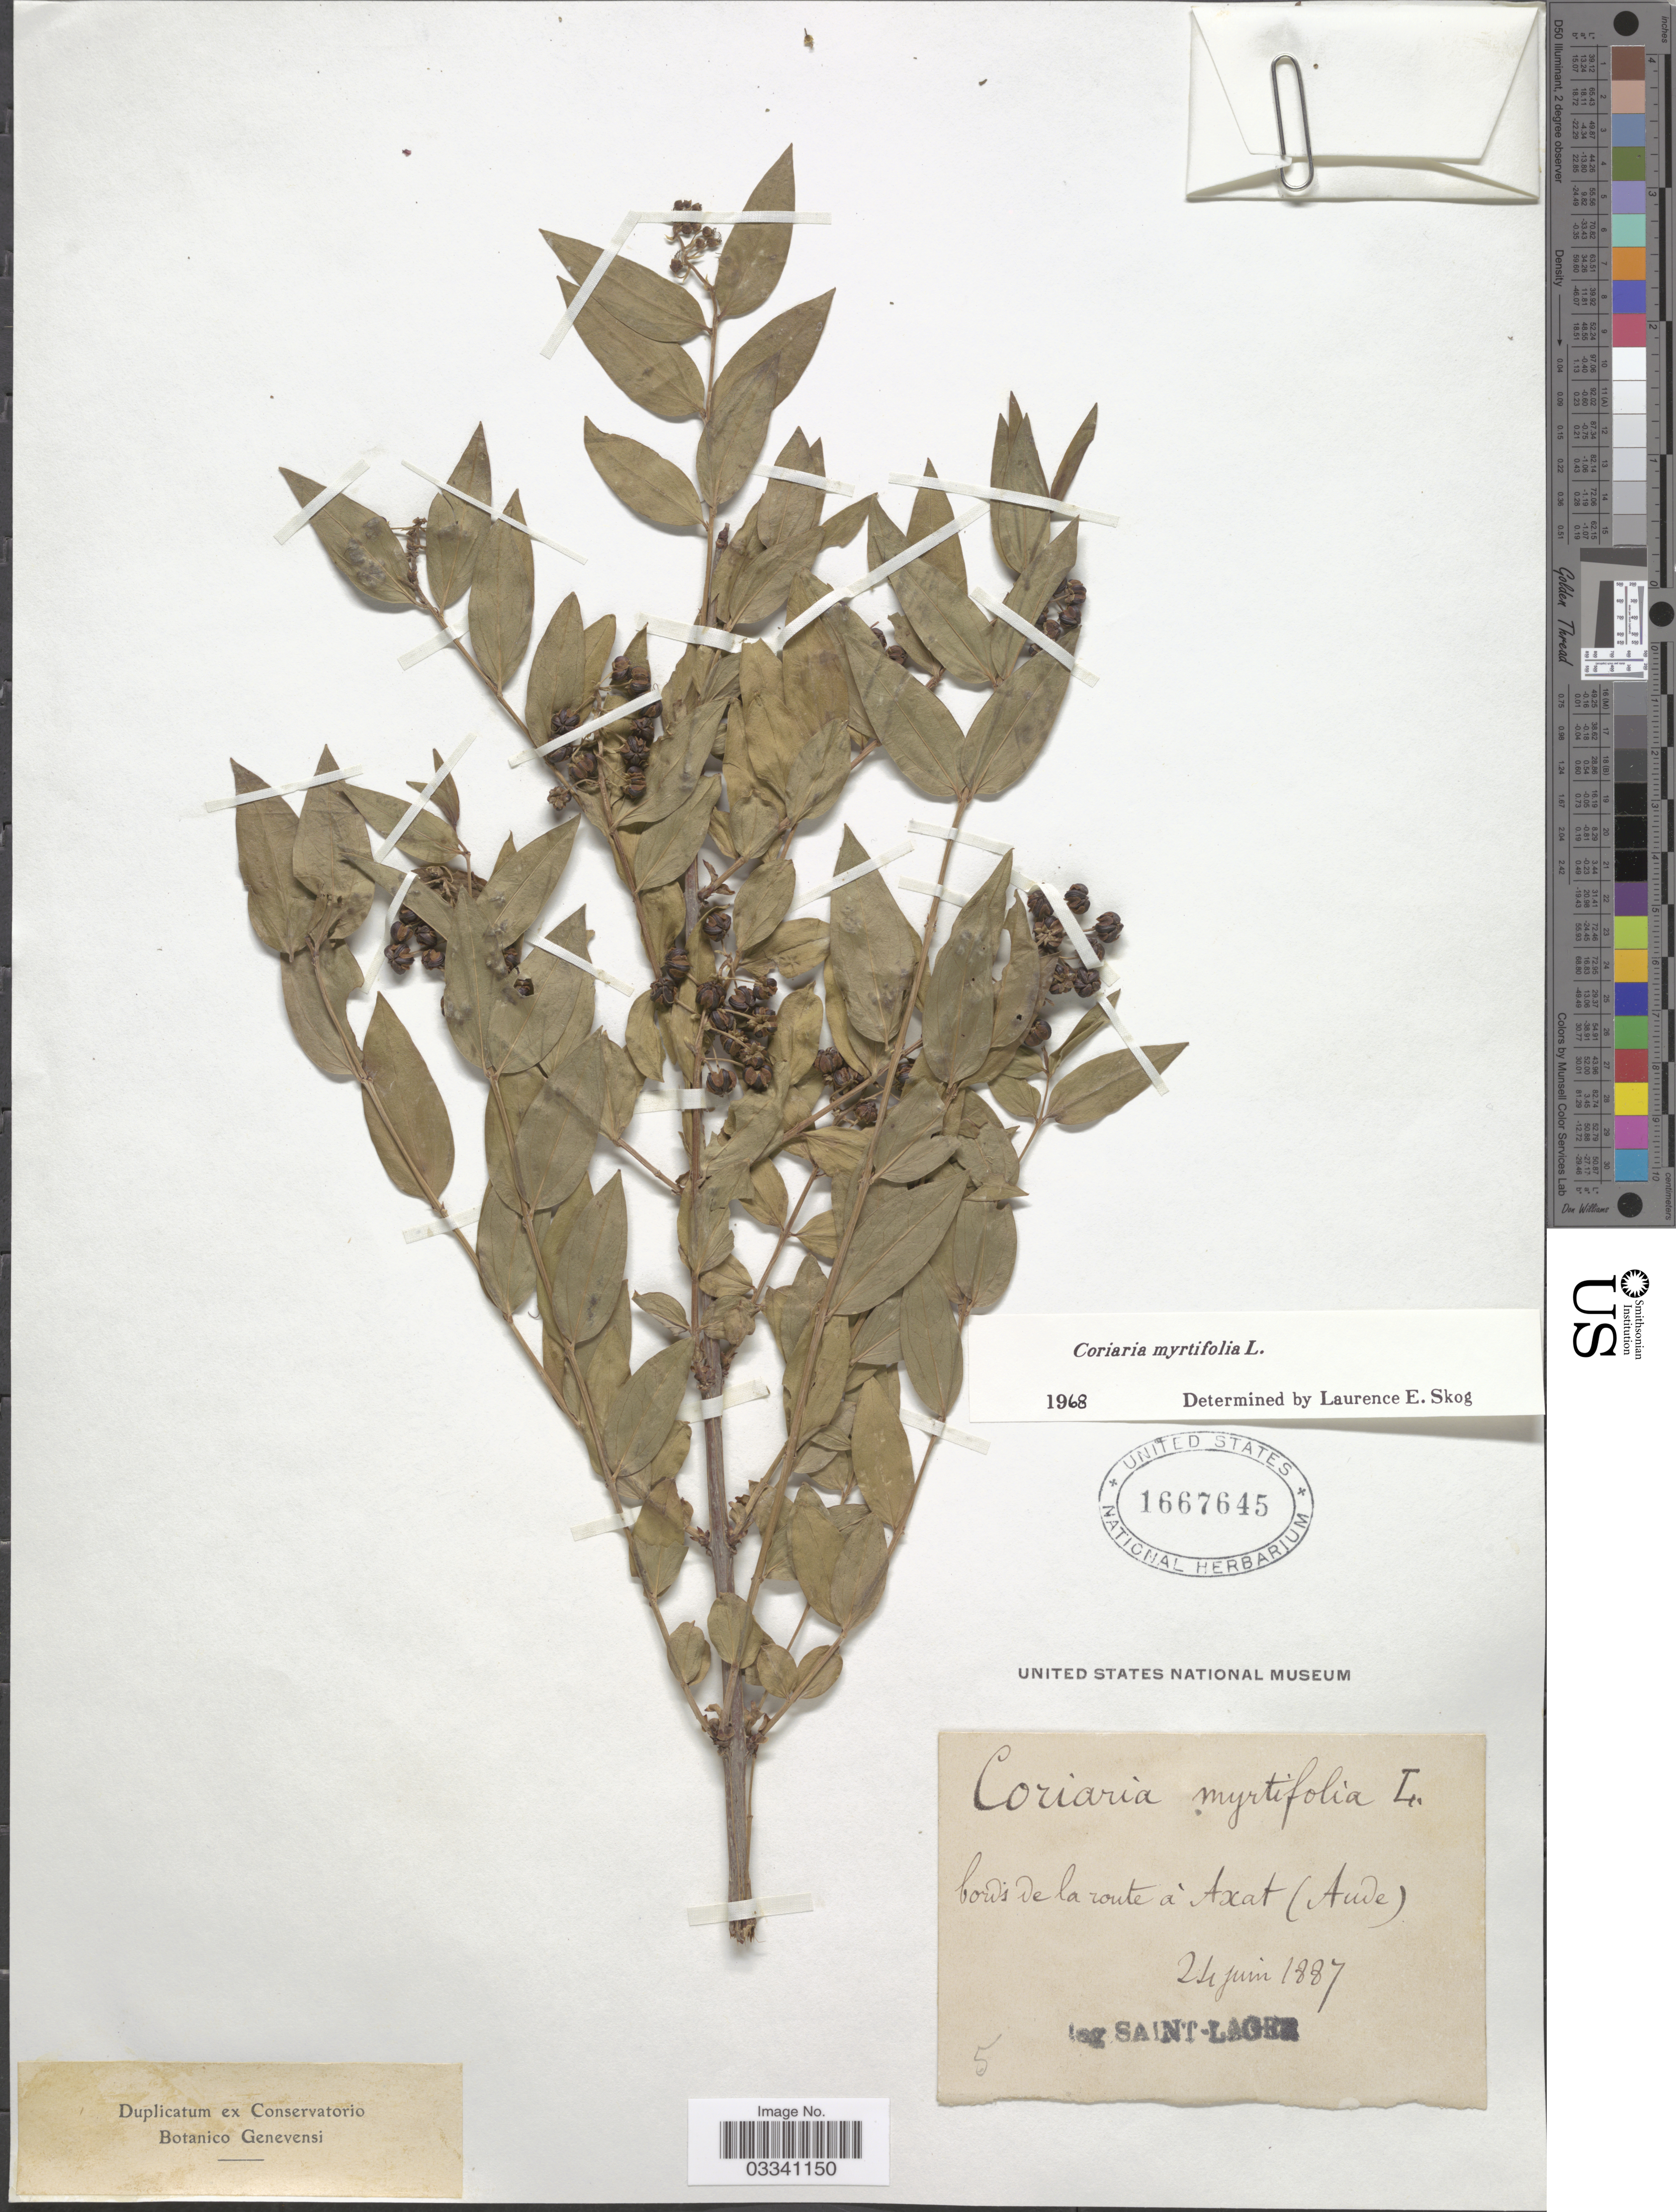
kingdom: Plantae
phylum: Tracheophyta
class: Magnoliopsida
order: Cucurbitales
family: Coriariaceae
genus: Coriaria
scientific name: Coriaria myrtifolia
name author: L.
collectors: Saint-Lager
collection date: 1887-06-24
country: France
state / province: Occitanie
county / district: Aude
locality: Bords de la route à Axat (Aude).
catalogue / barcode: US 1667645